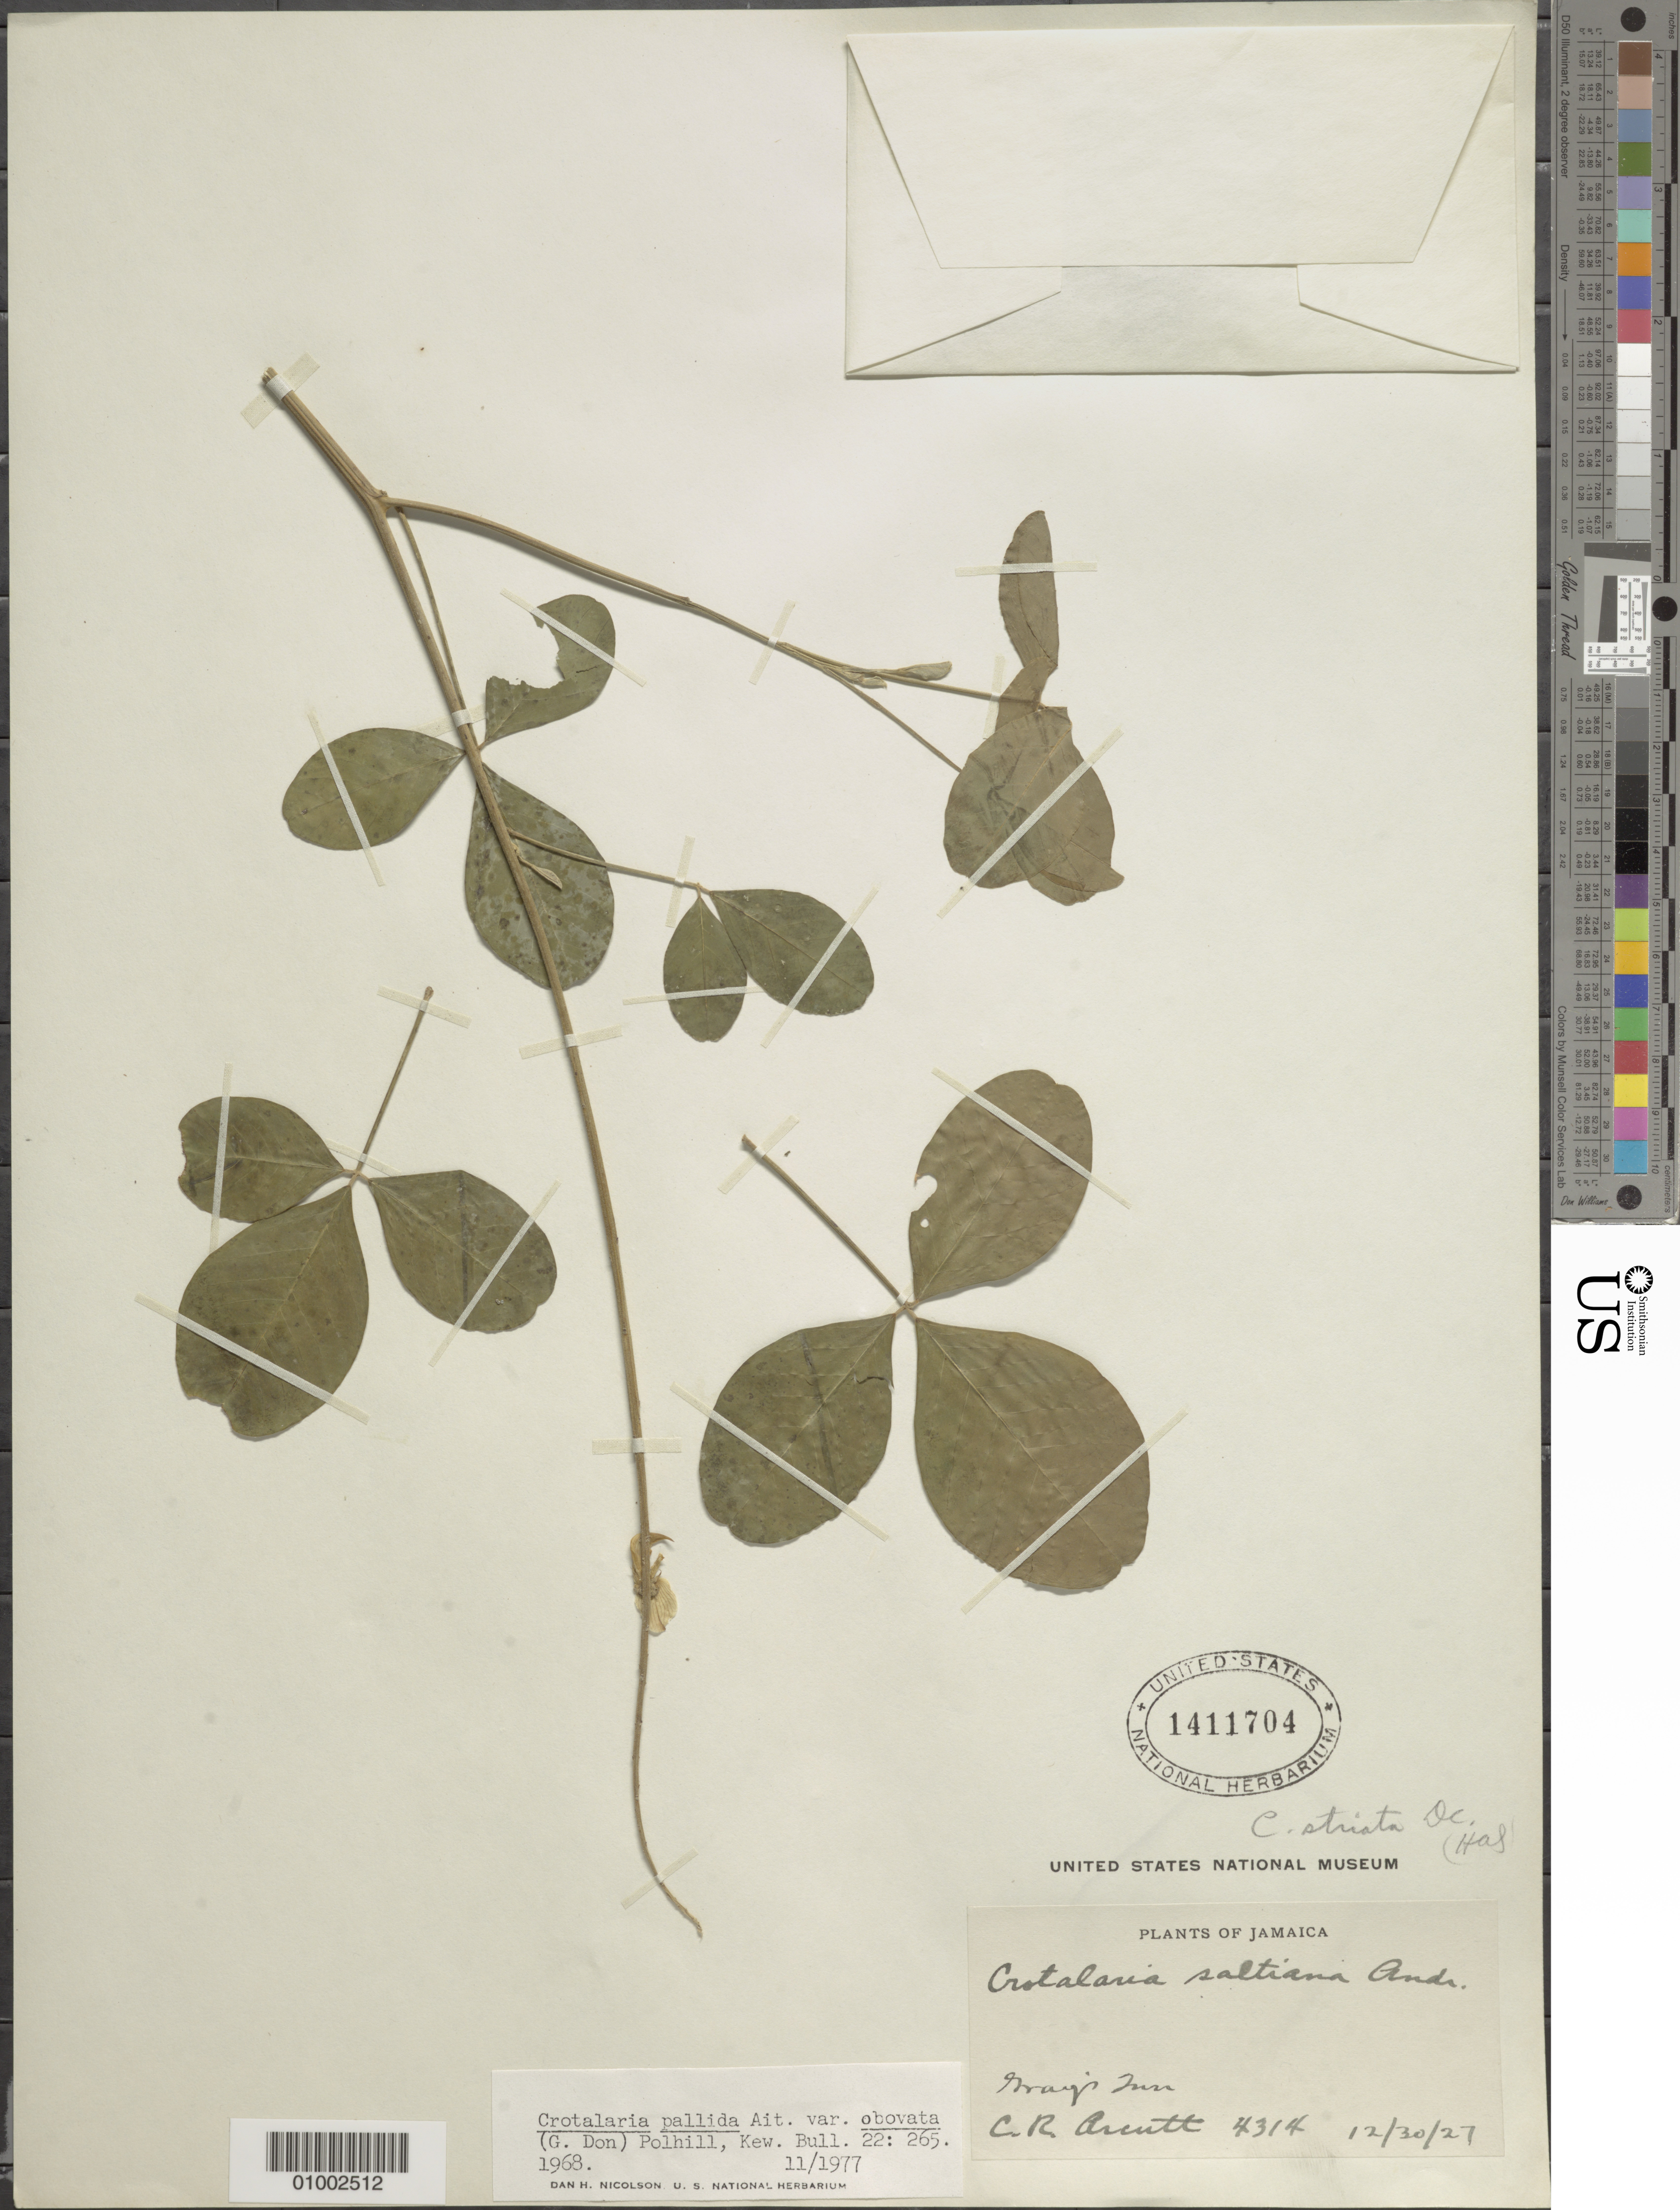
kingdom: Plantae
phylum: Tracheophyta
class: Magnoliopsida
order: Fabales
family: Fabaceae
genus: Crotalaria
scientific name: Crotalaria pallida var. obovata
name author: (G. Don) Polhill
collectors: C. Arcutt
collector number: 4314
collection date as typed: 30 Dec 1927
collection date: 1927-12-30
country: Jamaica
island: Jamaica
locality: Gray Sun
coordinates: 0 N, 0 E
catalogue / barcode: US 1411704